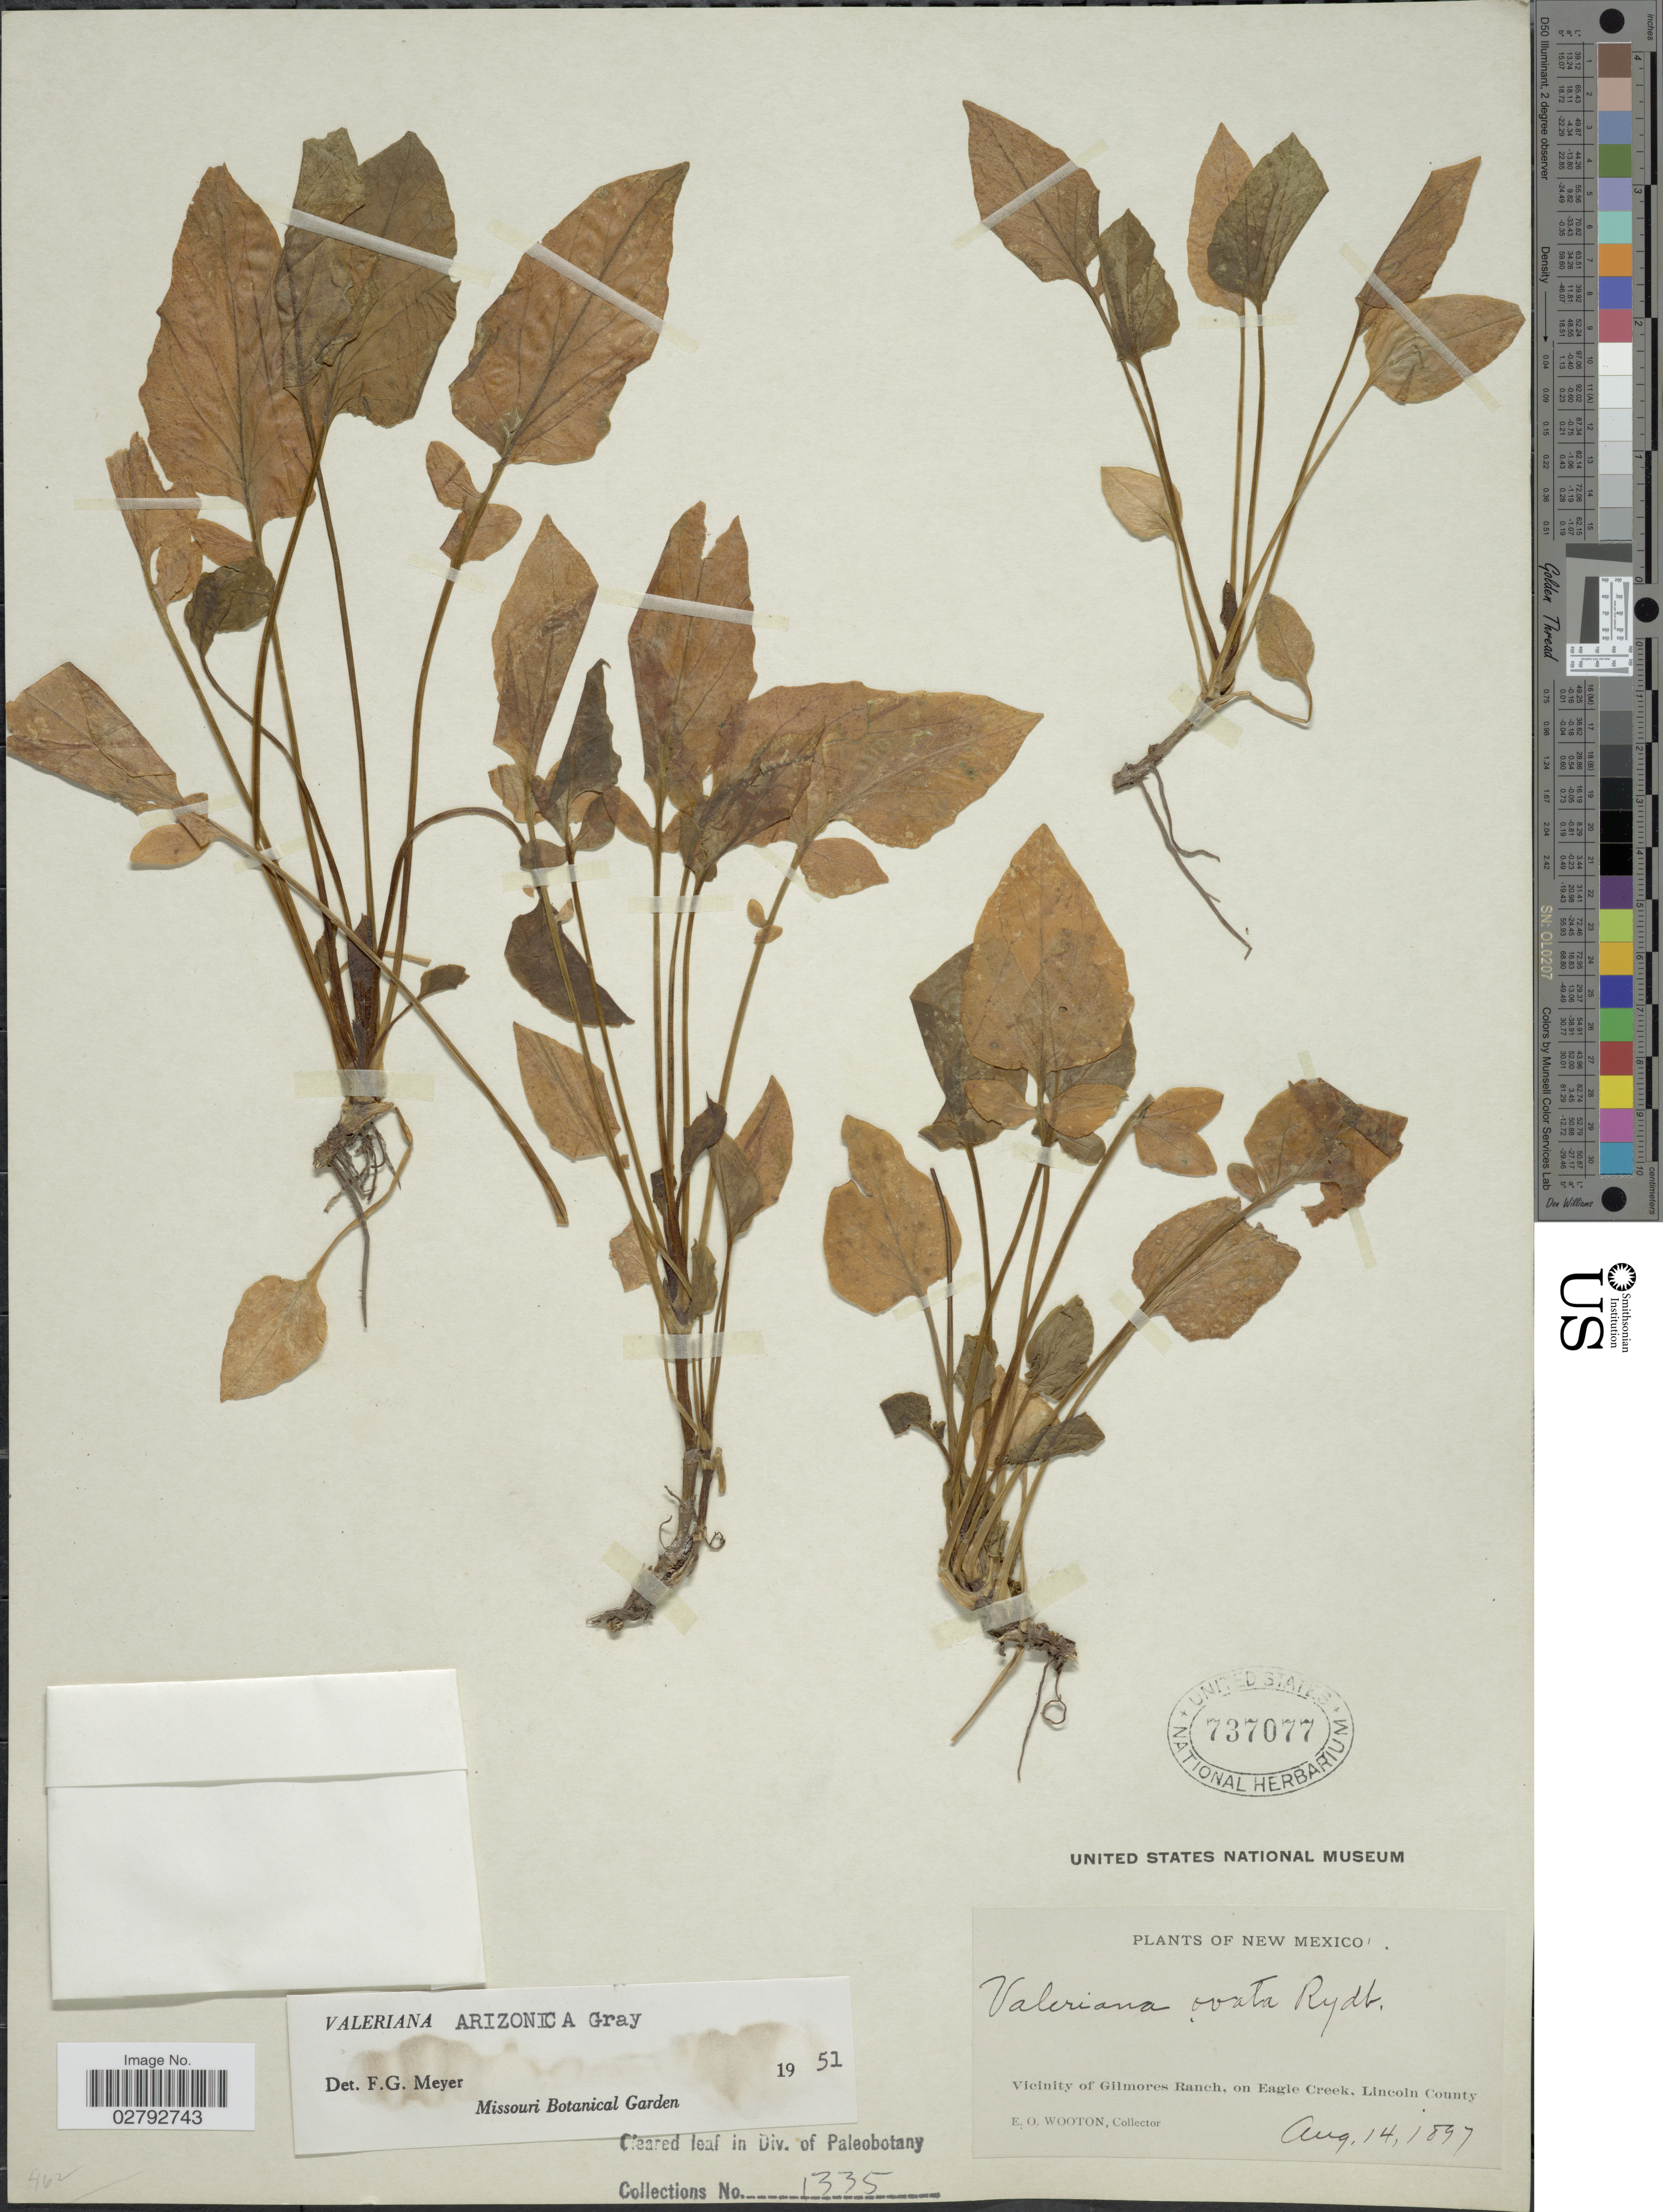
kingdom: Plantae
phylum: Tracheophyta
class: Magnoliopsida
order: Dipsacales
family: Caprifoliaceae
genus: Valeriana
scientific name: Valeriana arizonica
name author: A. Gray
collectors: E. O. Wooton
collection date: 1897-08-14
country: United States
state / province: New Mexico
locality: Vicinity of Gilmores Ranch, on Eagle Creek, Lincoln County.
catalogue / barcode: US 737077